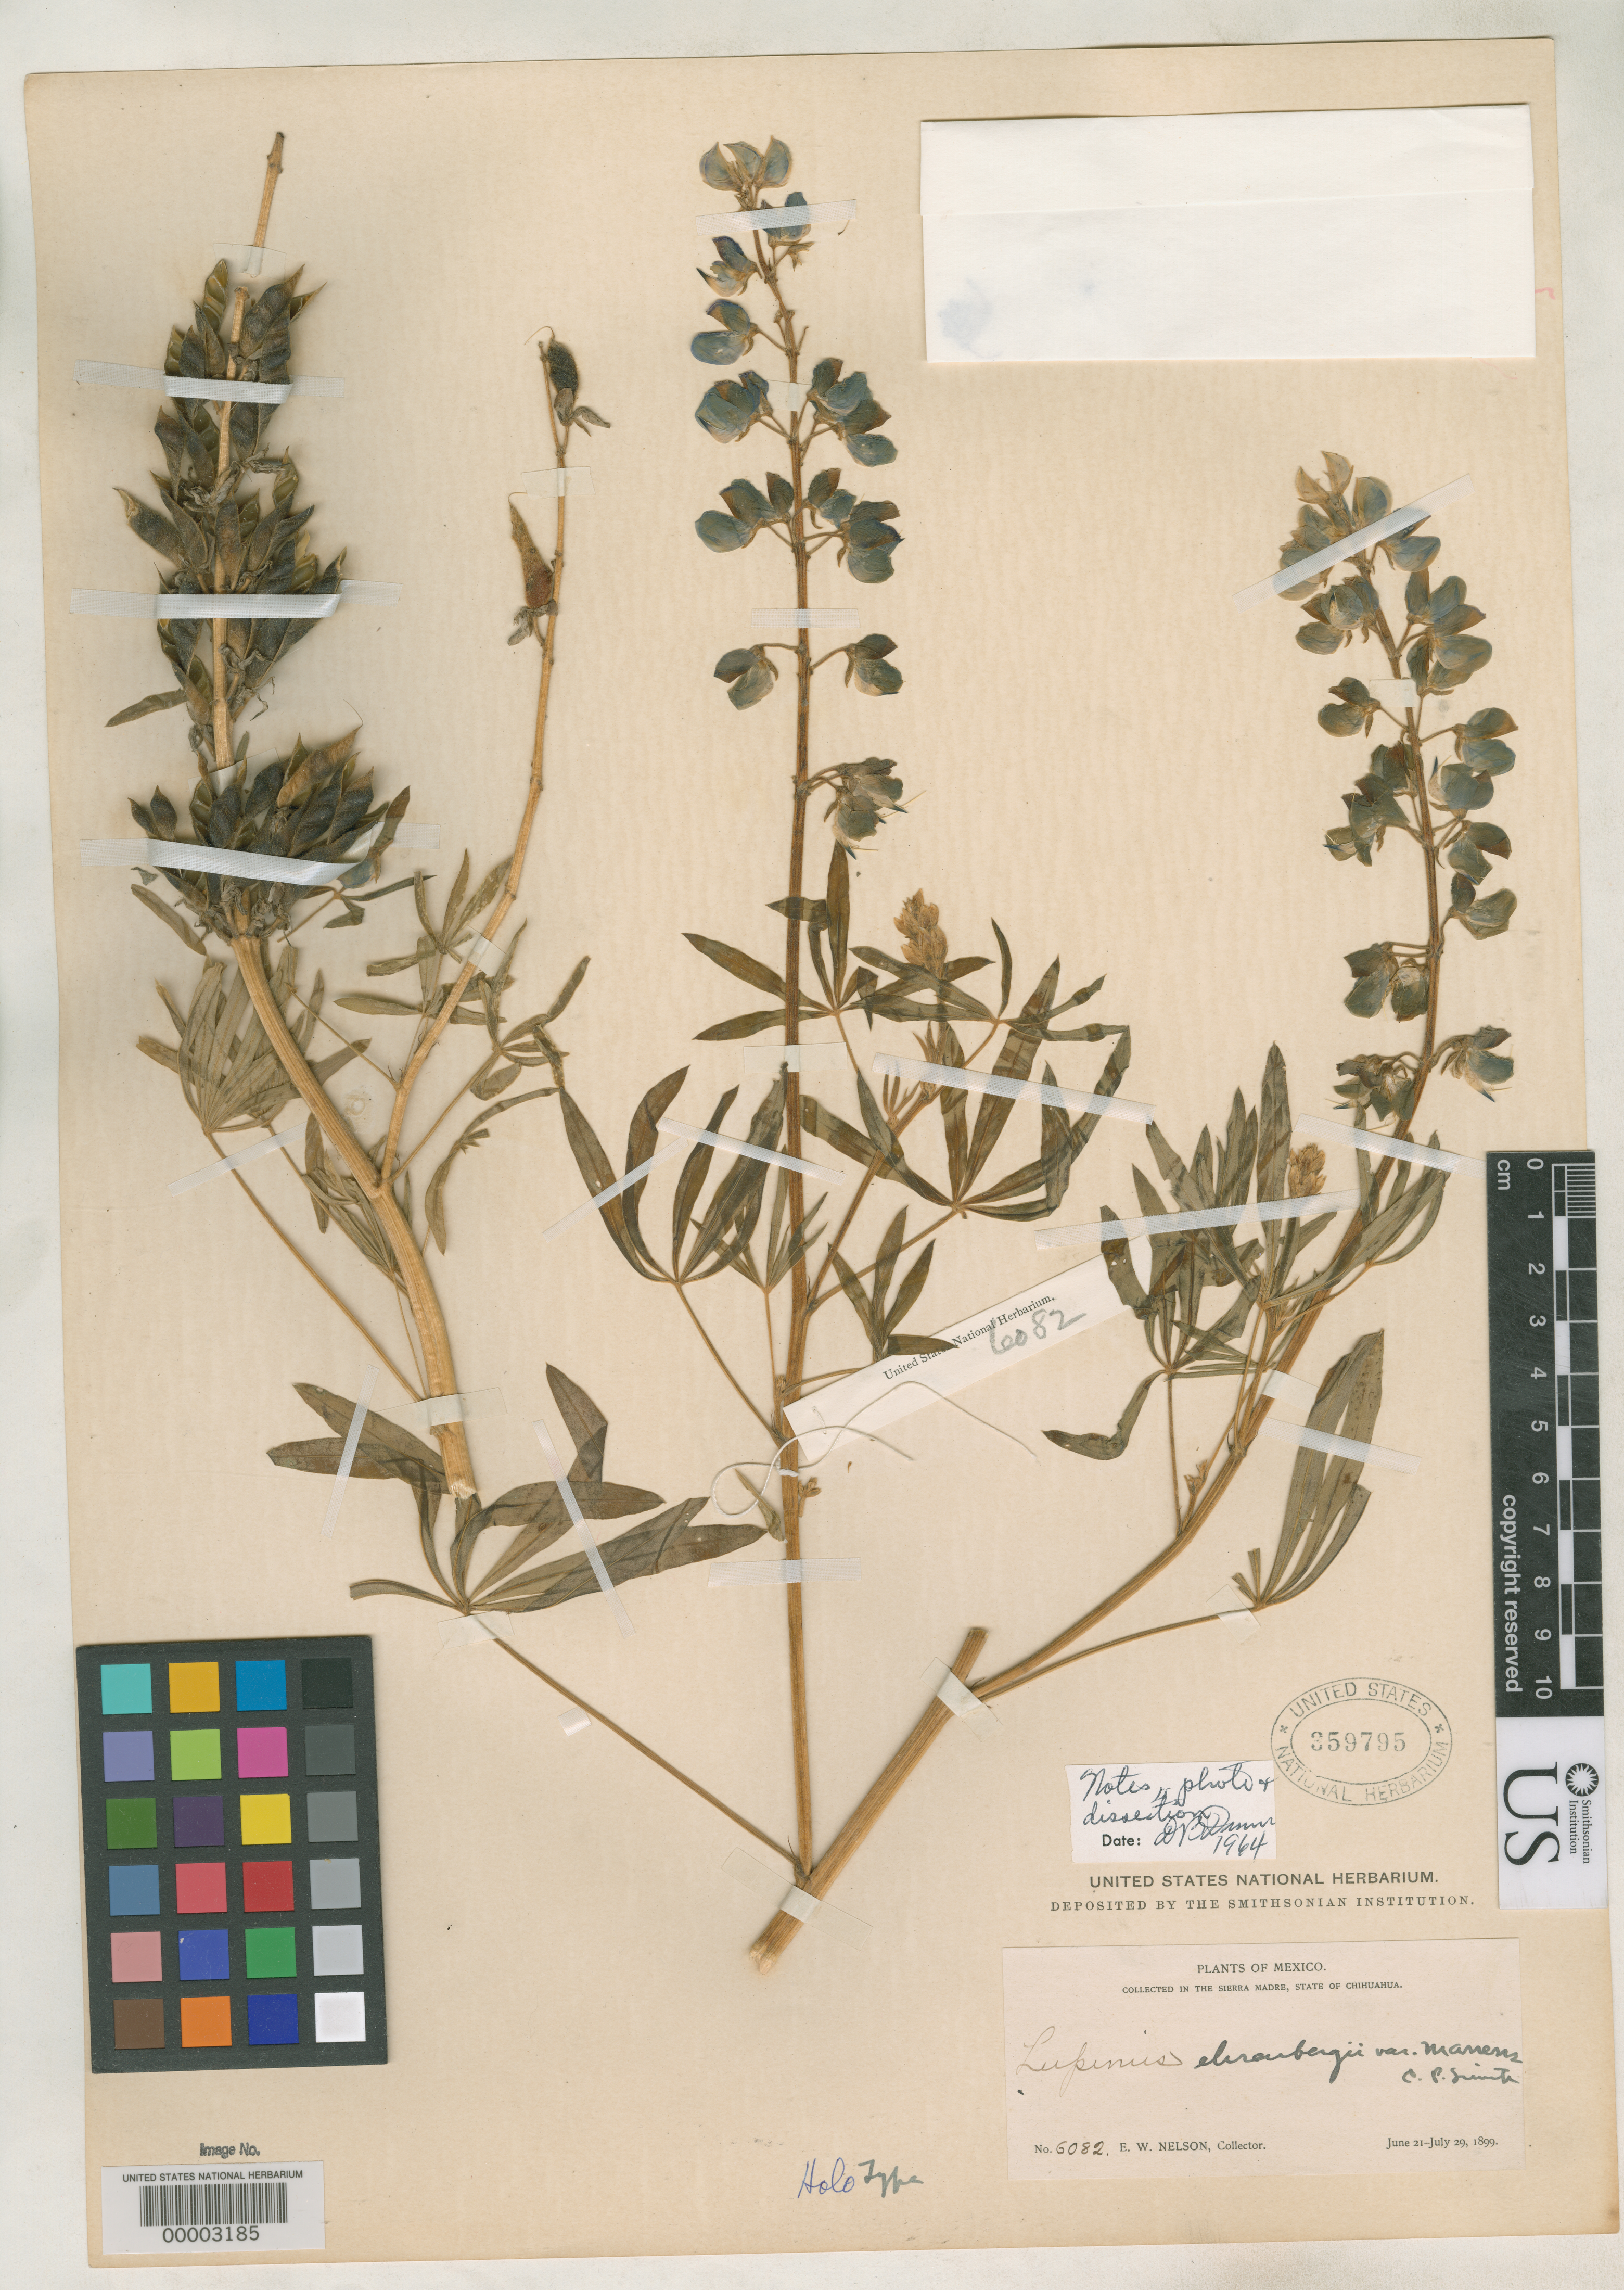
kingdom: Plantae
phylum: Tracheophyta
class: Magnoliopsida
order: Fabales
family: Fabaceae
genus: Lupinus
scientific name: Lupinus ehrenbergii var. manens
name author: C.P. Sm.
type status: Holotype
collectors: E. W. Nelson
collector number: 6082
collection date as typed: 21 Jun 1899 to 29 Jul 1899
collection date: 1899-06-21/1899-07-29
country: Mexico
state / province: Chihuahua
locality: Sierra Madre.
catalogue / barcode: US 359795